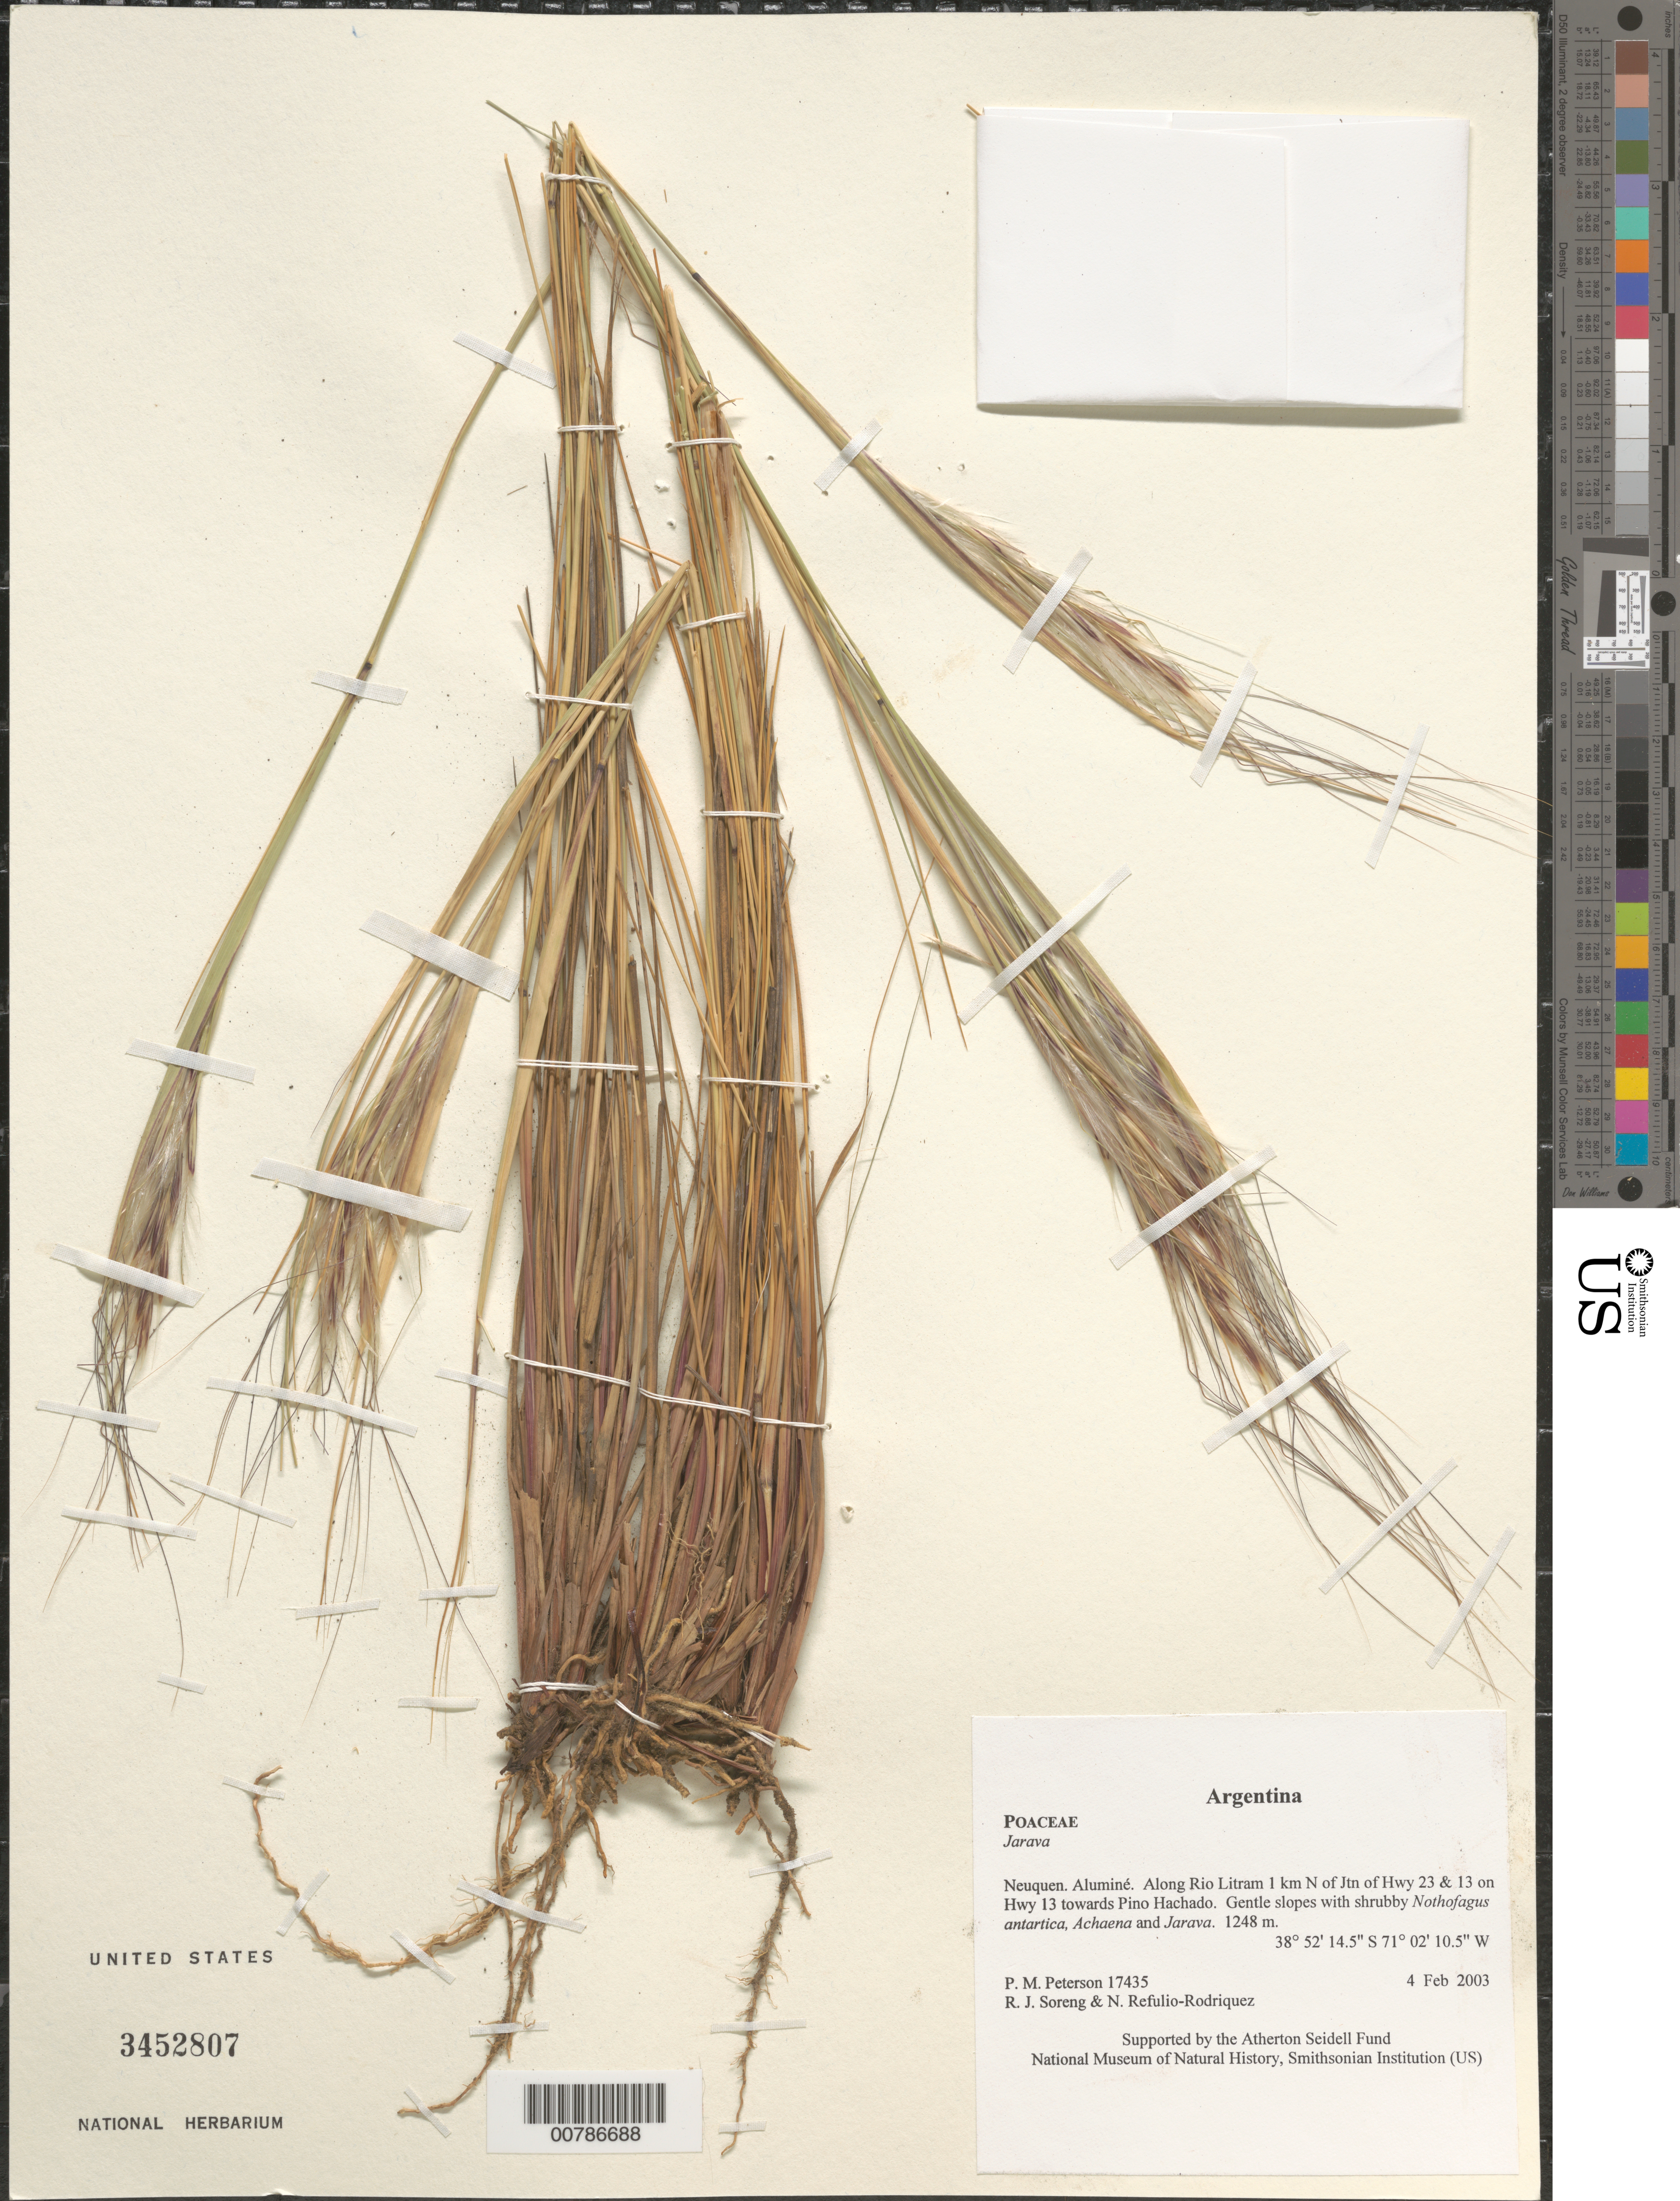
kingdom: Plantae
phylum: Tracheophyta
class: Liliopsida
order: Poales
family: Poaceae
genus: Pappostipa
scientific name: Pappostipa major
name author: (Speg.) Romasch.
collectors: P. M. Peterson, R. J. Soreng & N. Refulio-Rodríguez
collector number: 17435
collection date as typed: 04 Feb 2003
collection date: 2003-02-04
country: Argentina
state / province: Neuquen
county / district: Aluminé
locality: Along Rio Litram 1 km N of Jtn of Hwy 23 & 13 on Hwy 13 towards Pino Hachado. Gentle slopes with shrubby Nothofagus antartica, Achaena and Jarava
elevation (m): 1248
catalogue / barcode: US 3452807